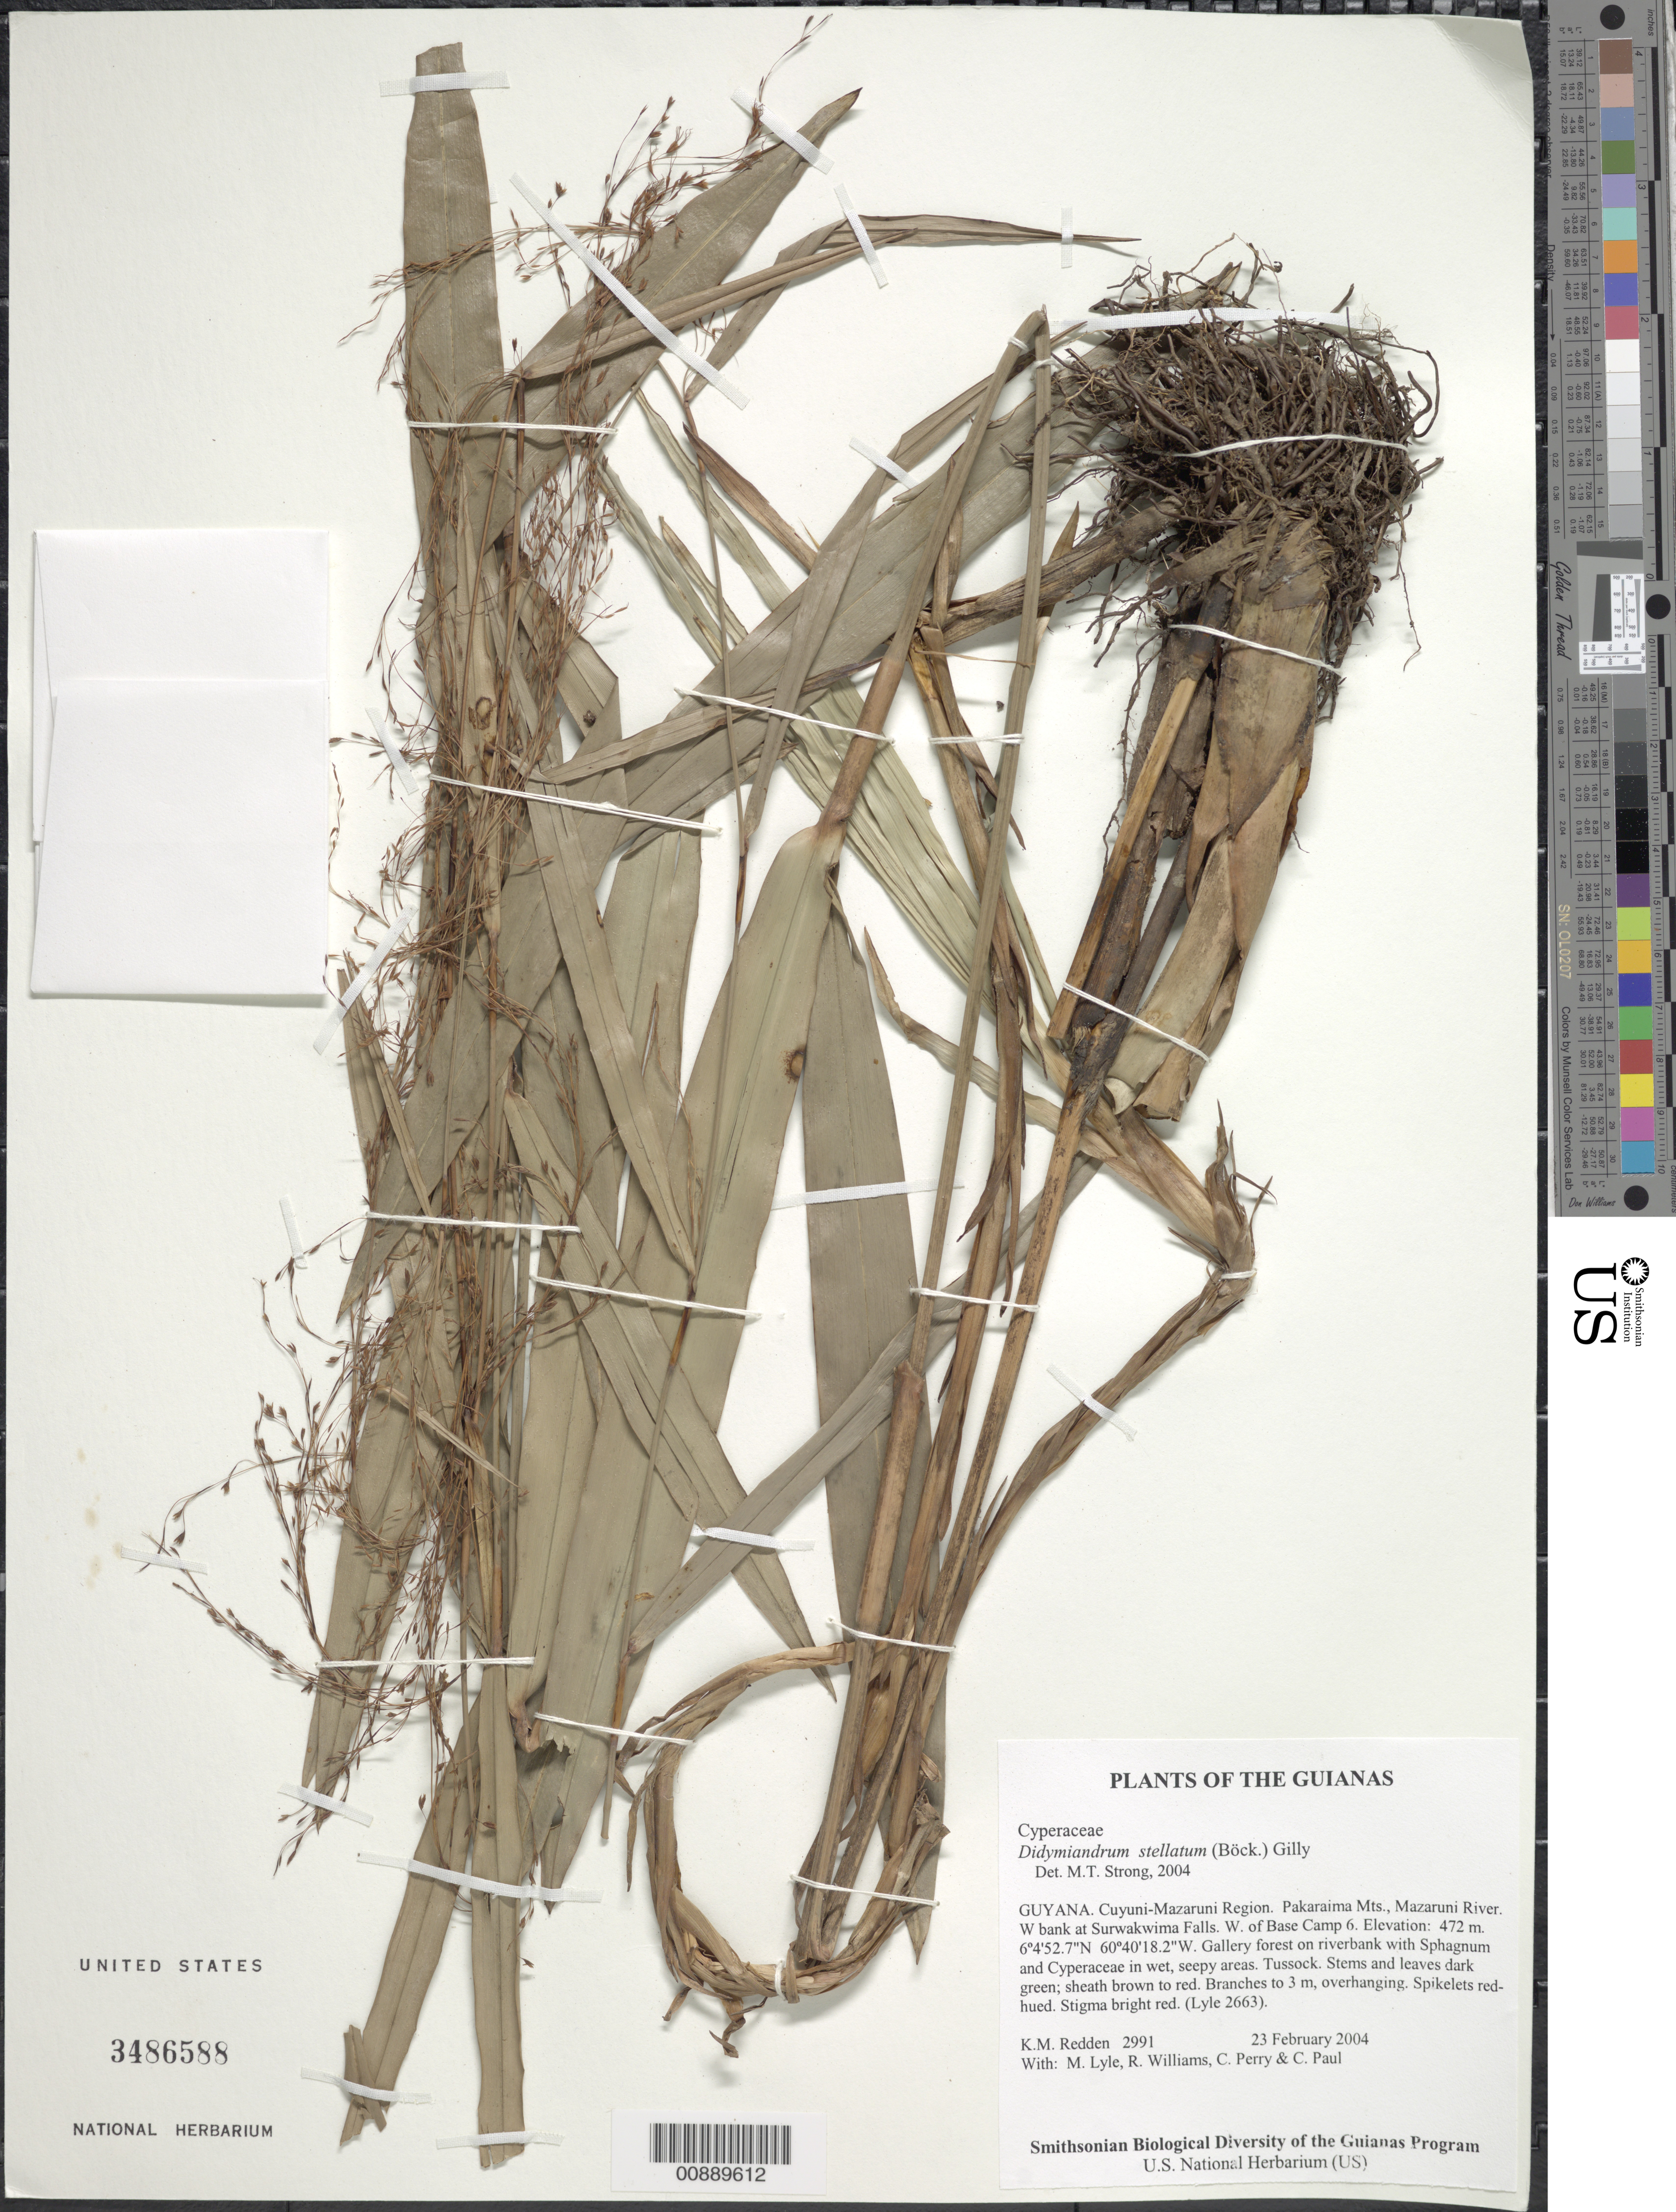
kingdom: Plantae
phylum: Tracheophyta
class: Liliopsida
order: Poales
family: Cyperaceae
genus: Didymiandrum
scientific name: Didymiandrum stellatum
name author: (Boeckeler) Gilly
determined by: Strong, M. T., (US), Smithsonian Institution - National Museum of Natural History (UNITED STATES)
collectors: K. M. Redden, M. Lyle, R. Williams, C. Perry & C. Paul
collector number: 2991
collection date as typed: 23 February 2004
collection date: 2004-02-23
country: Guyana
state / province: Cuyuni-Mazaruni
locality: Pakaraima Mts., Mazaruni River. W bank at Surwakwima Falls. W. of Base Camp 6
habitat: Gallery forest on riverbank with Sphagnum and Cyperaceae in wet, seepy areas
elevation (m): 472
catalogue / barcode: US 3486588